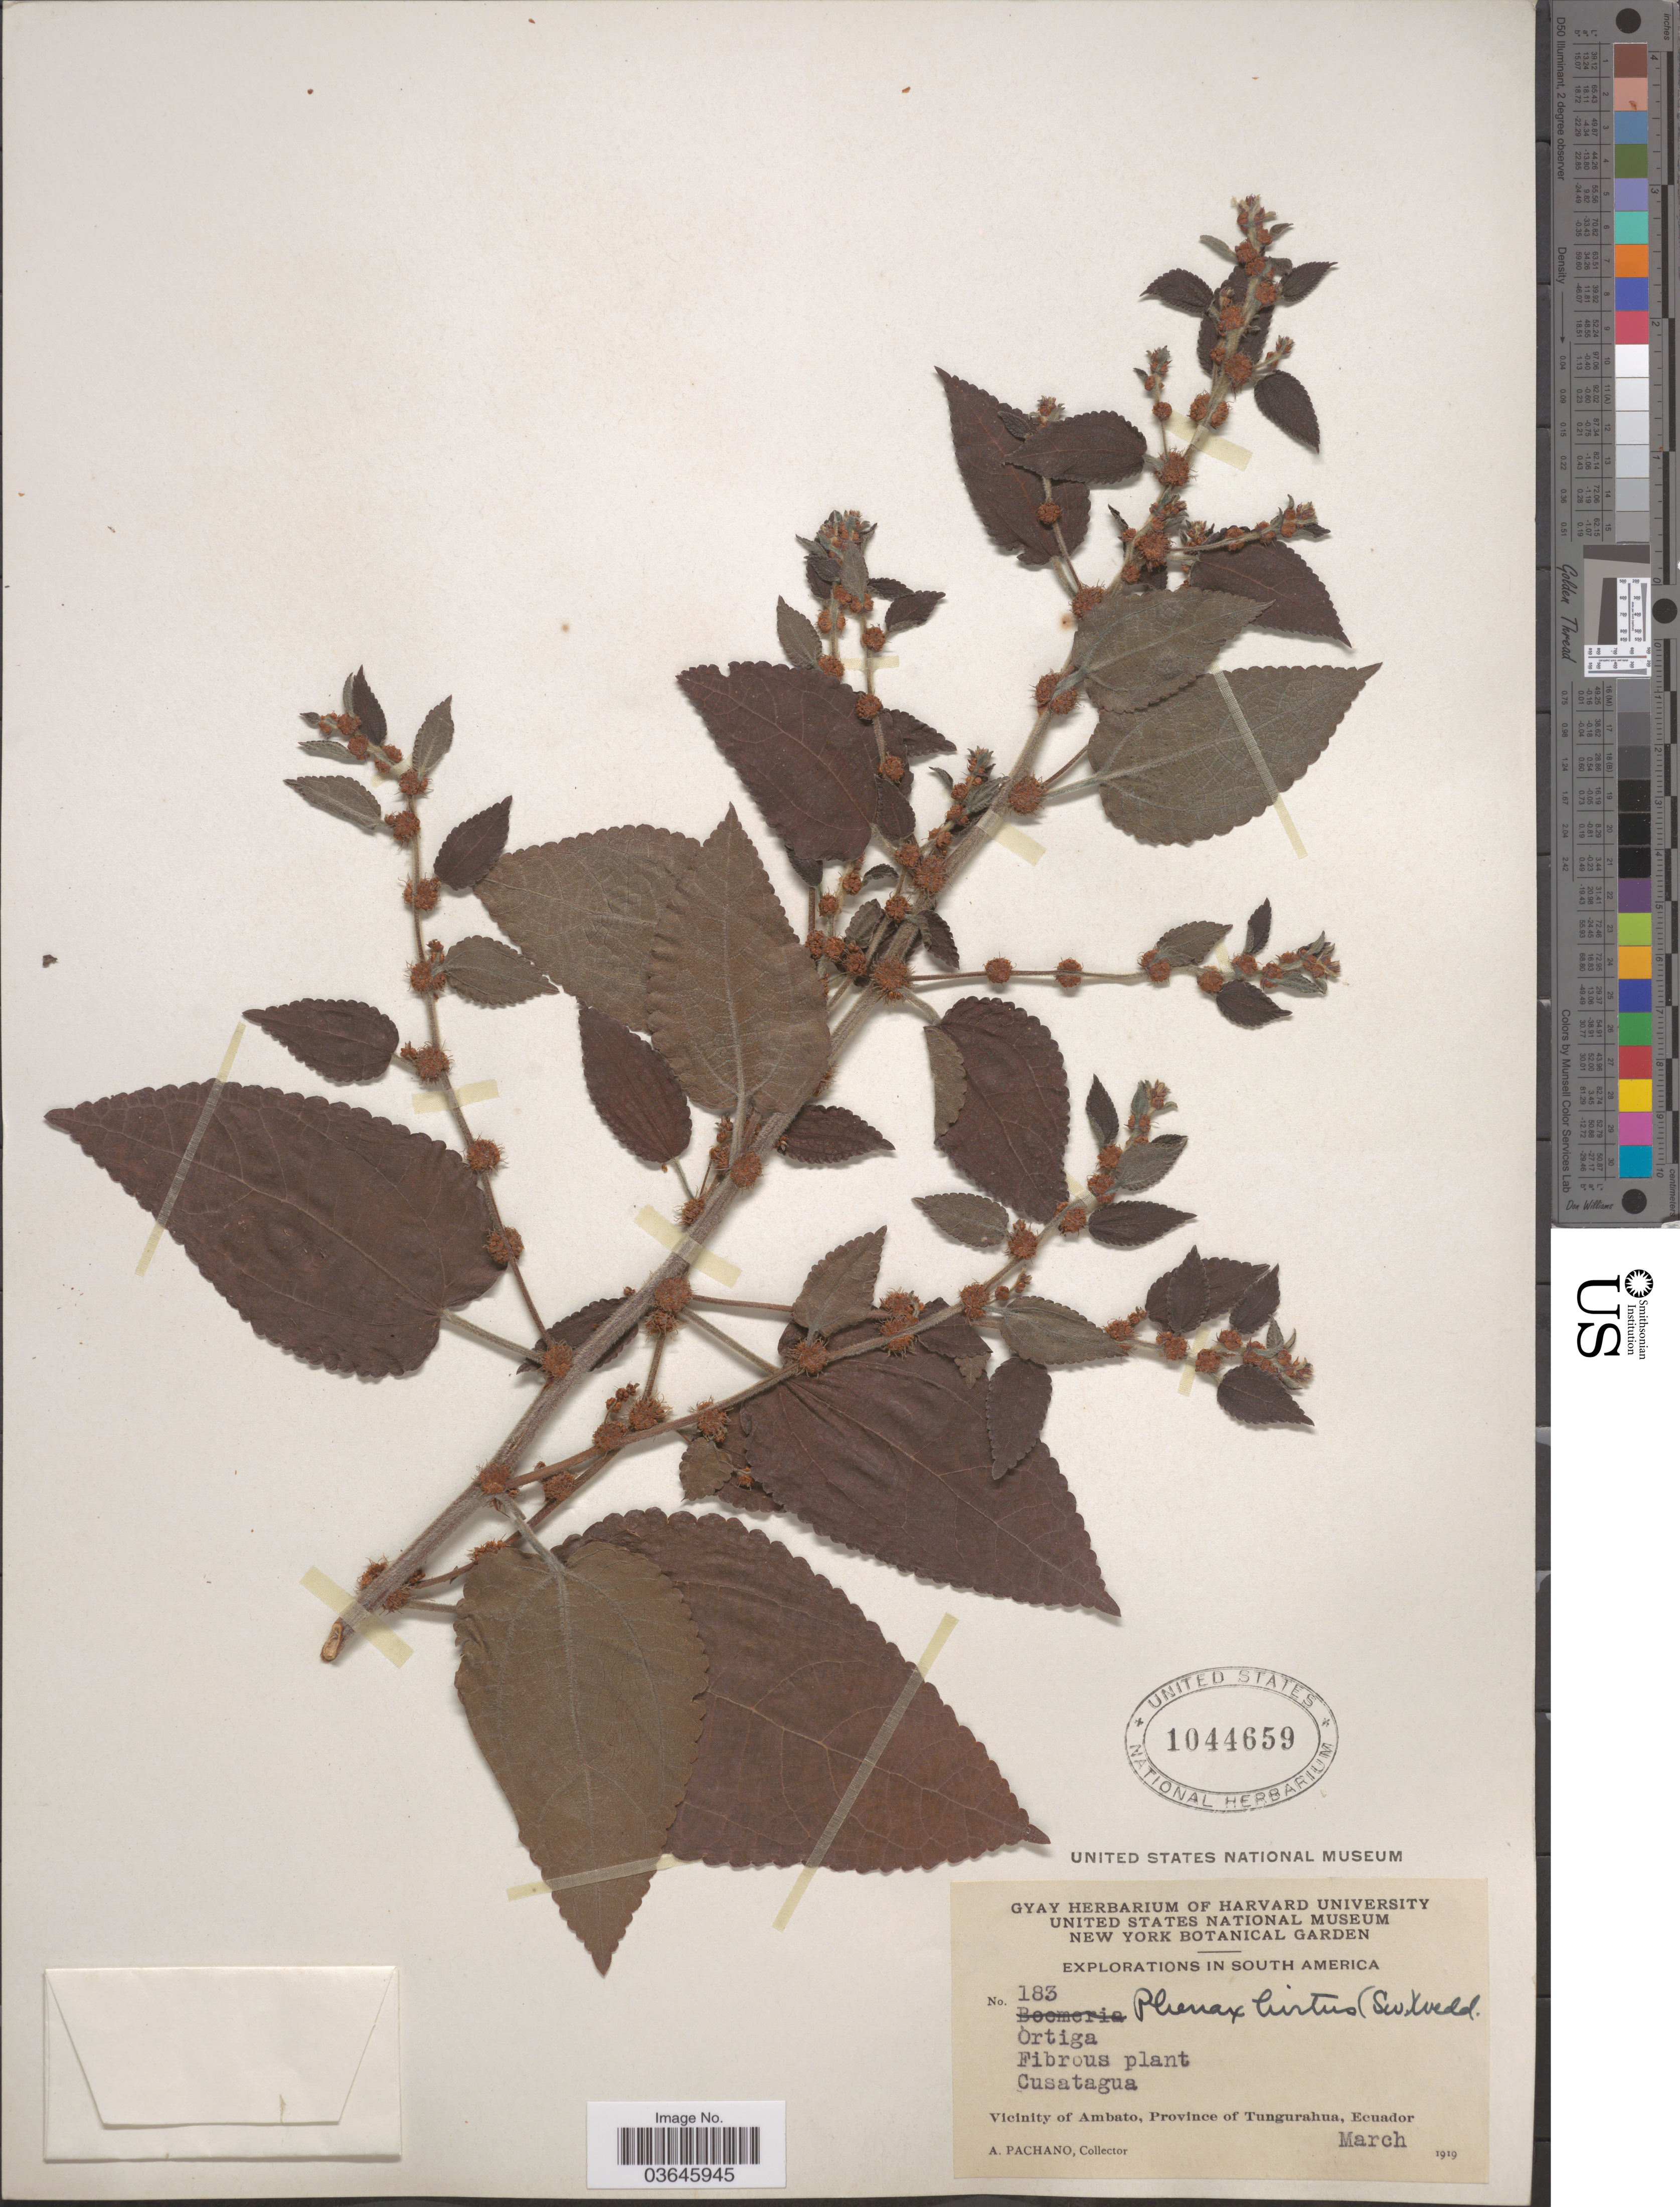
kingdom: Plantae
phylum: Tracheophyta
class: Magnoliopsida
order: Rosales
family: Urticaceae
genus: Phenax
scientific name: Phenax rugosus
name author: (Poir.) Wedd.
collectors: A. Pachano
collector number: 183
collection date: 1919-03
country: Ecuador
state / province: Tungurahua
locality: Cusatagua. Vicinity of Ambato.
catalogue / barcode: US 1044659